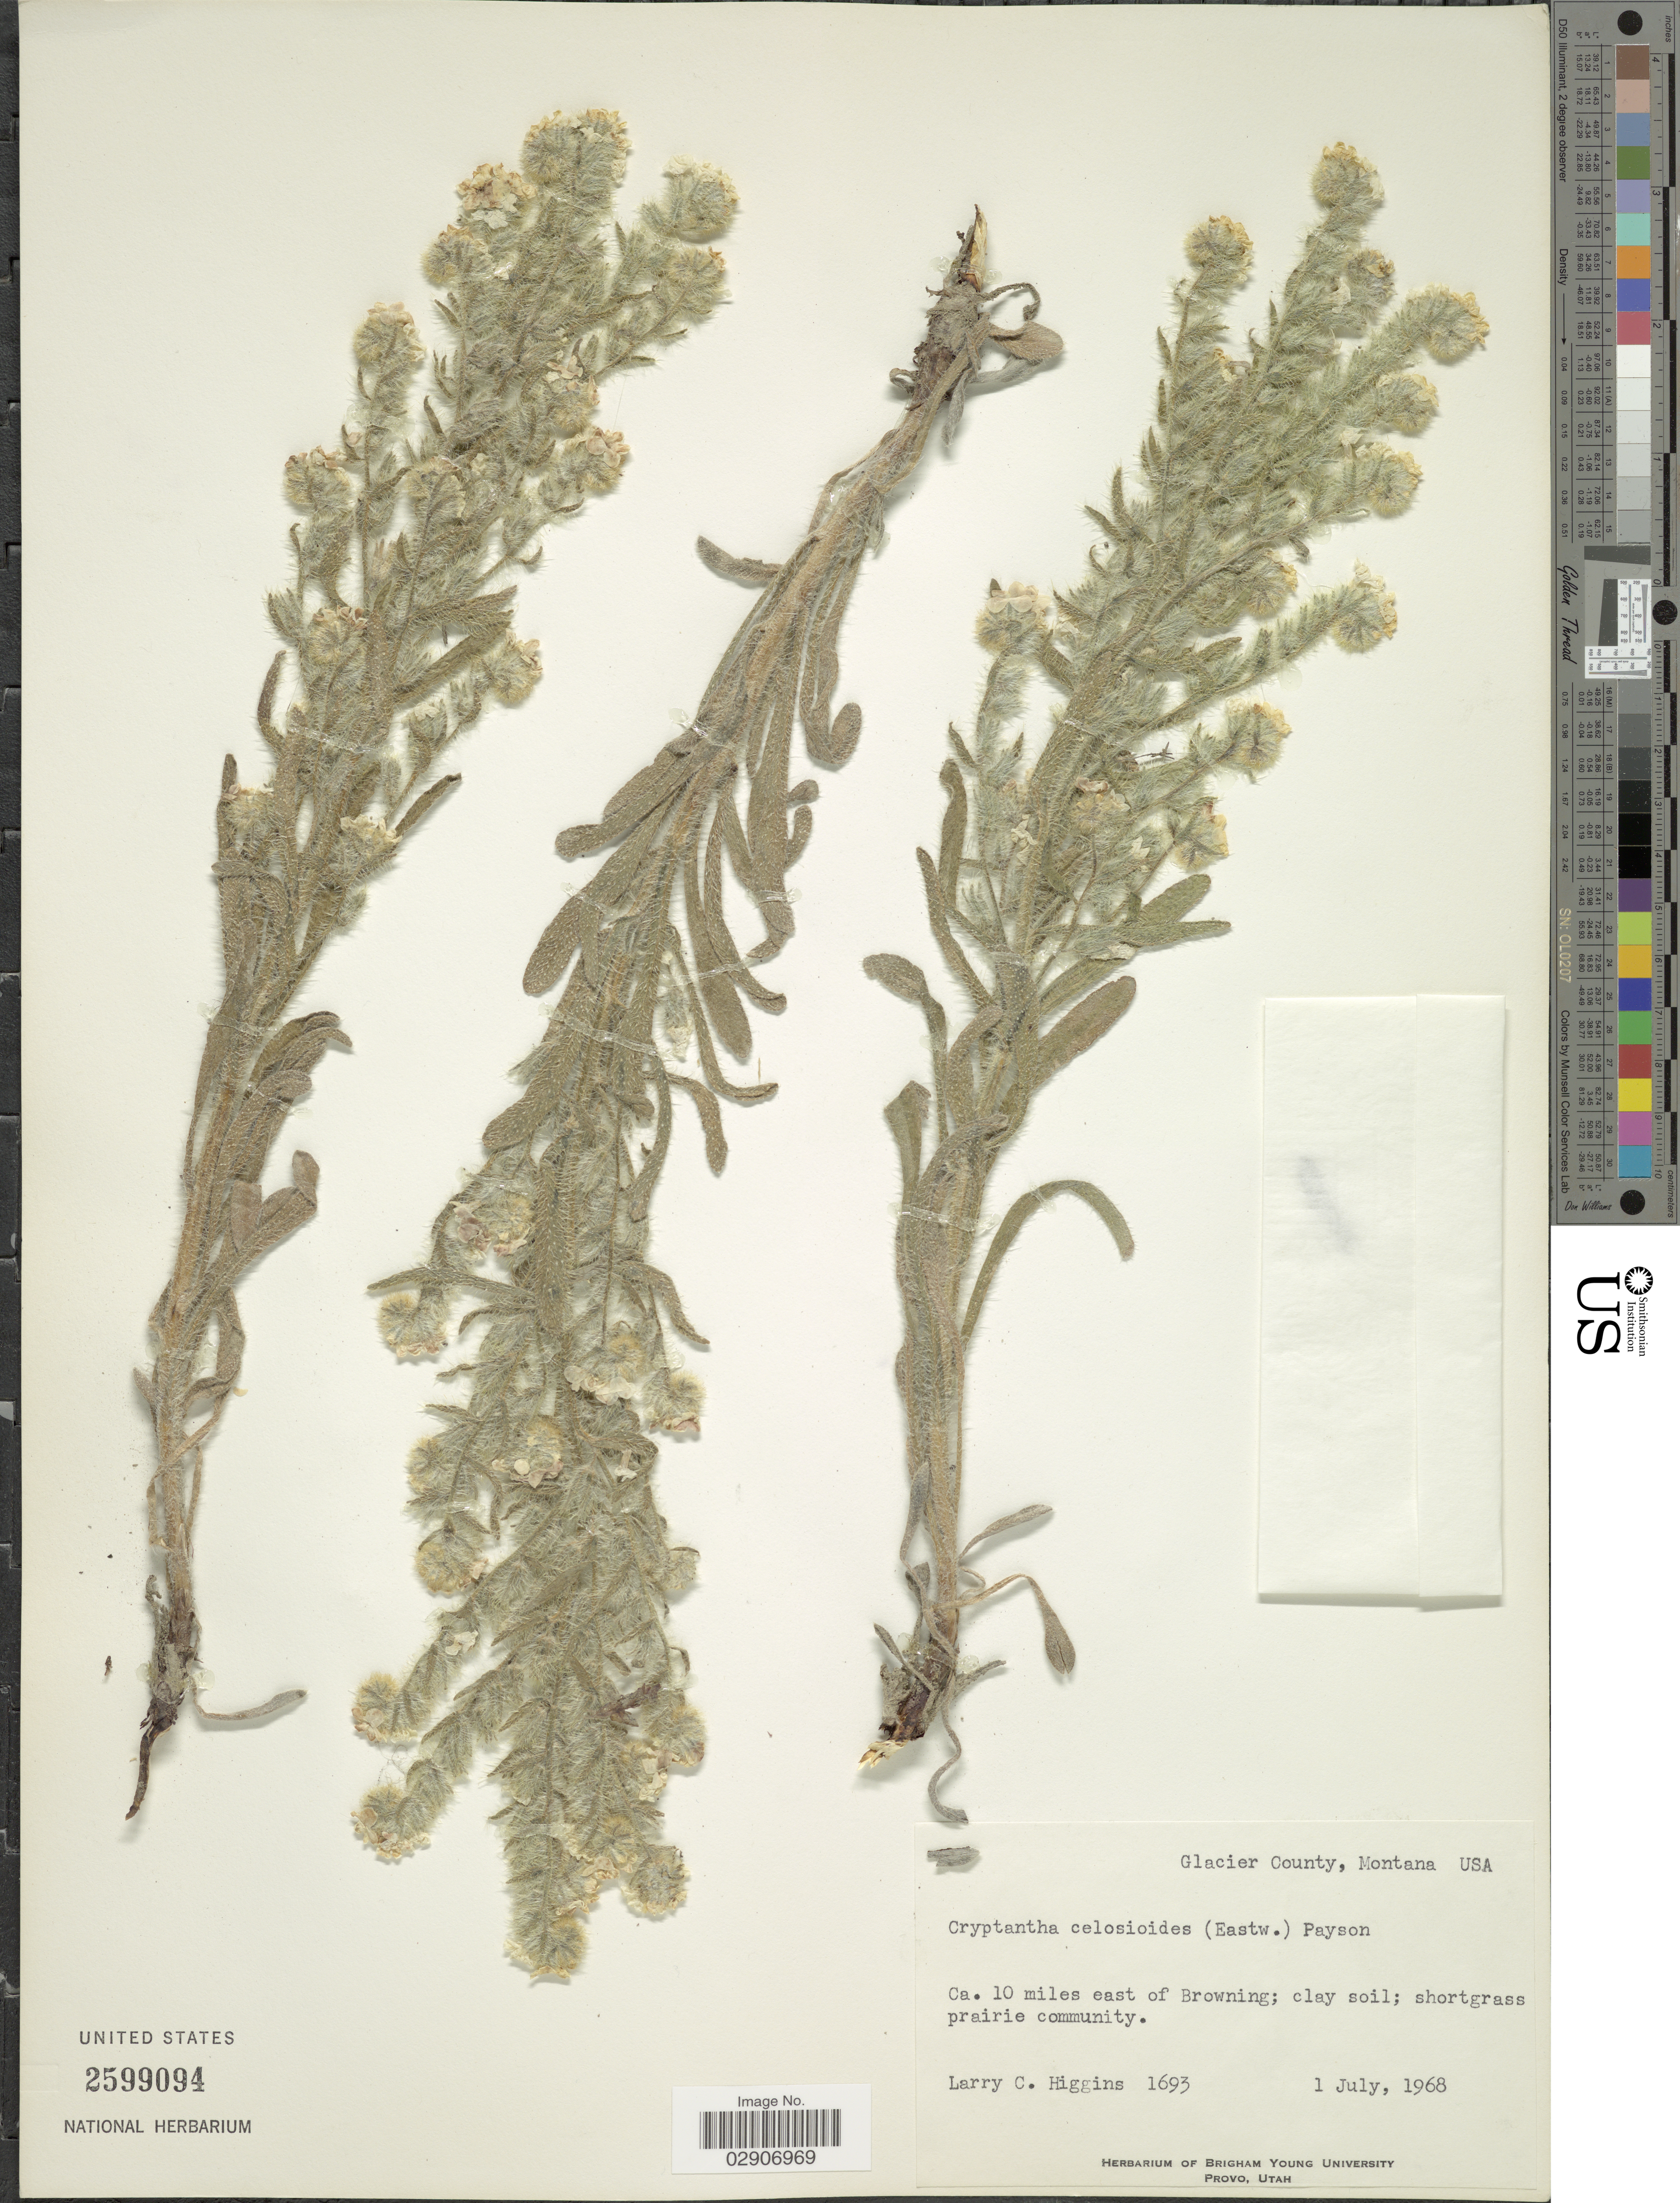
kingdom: Plantae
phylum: Tracheophyta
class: Magnoliopsida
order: Boraginales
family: Boraginaceae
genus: Cryptantha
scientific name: Cryptantha celosioides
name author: (Eastw.) Payson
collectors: L. Higgins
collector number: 1693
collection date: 1968-07-01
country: United States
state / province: Montana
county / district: Glacier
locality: Ca. 10 miles east of Browning.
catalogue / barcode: US 2599094